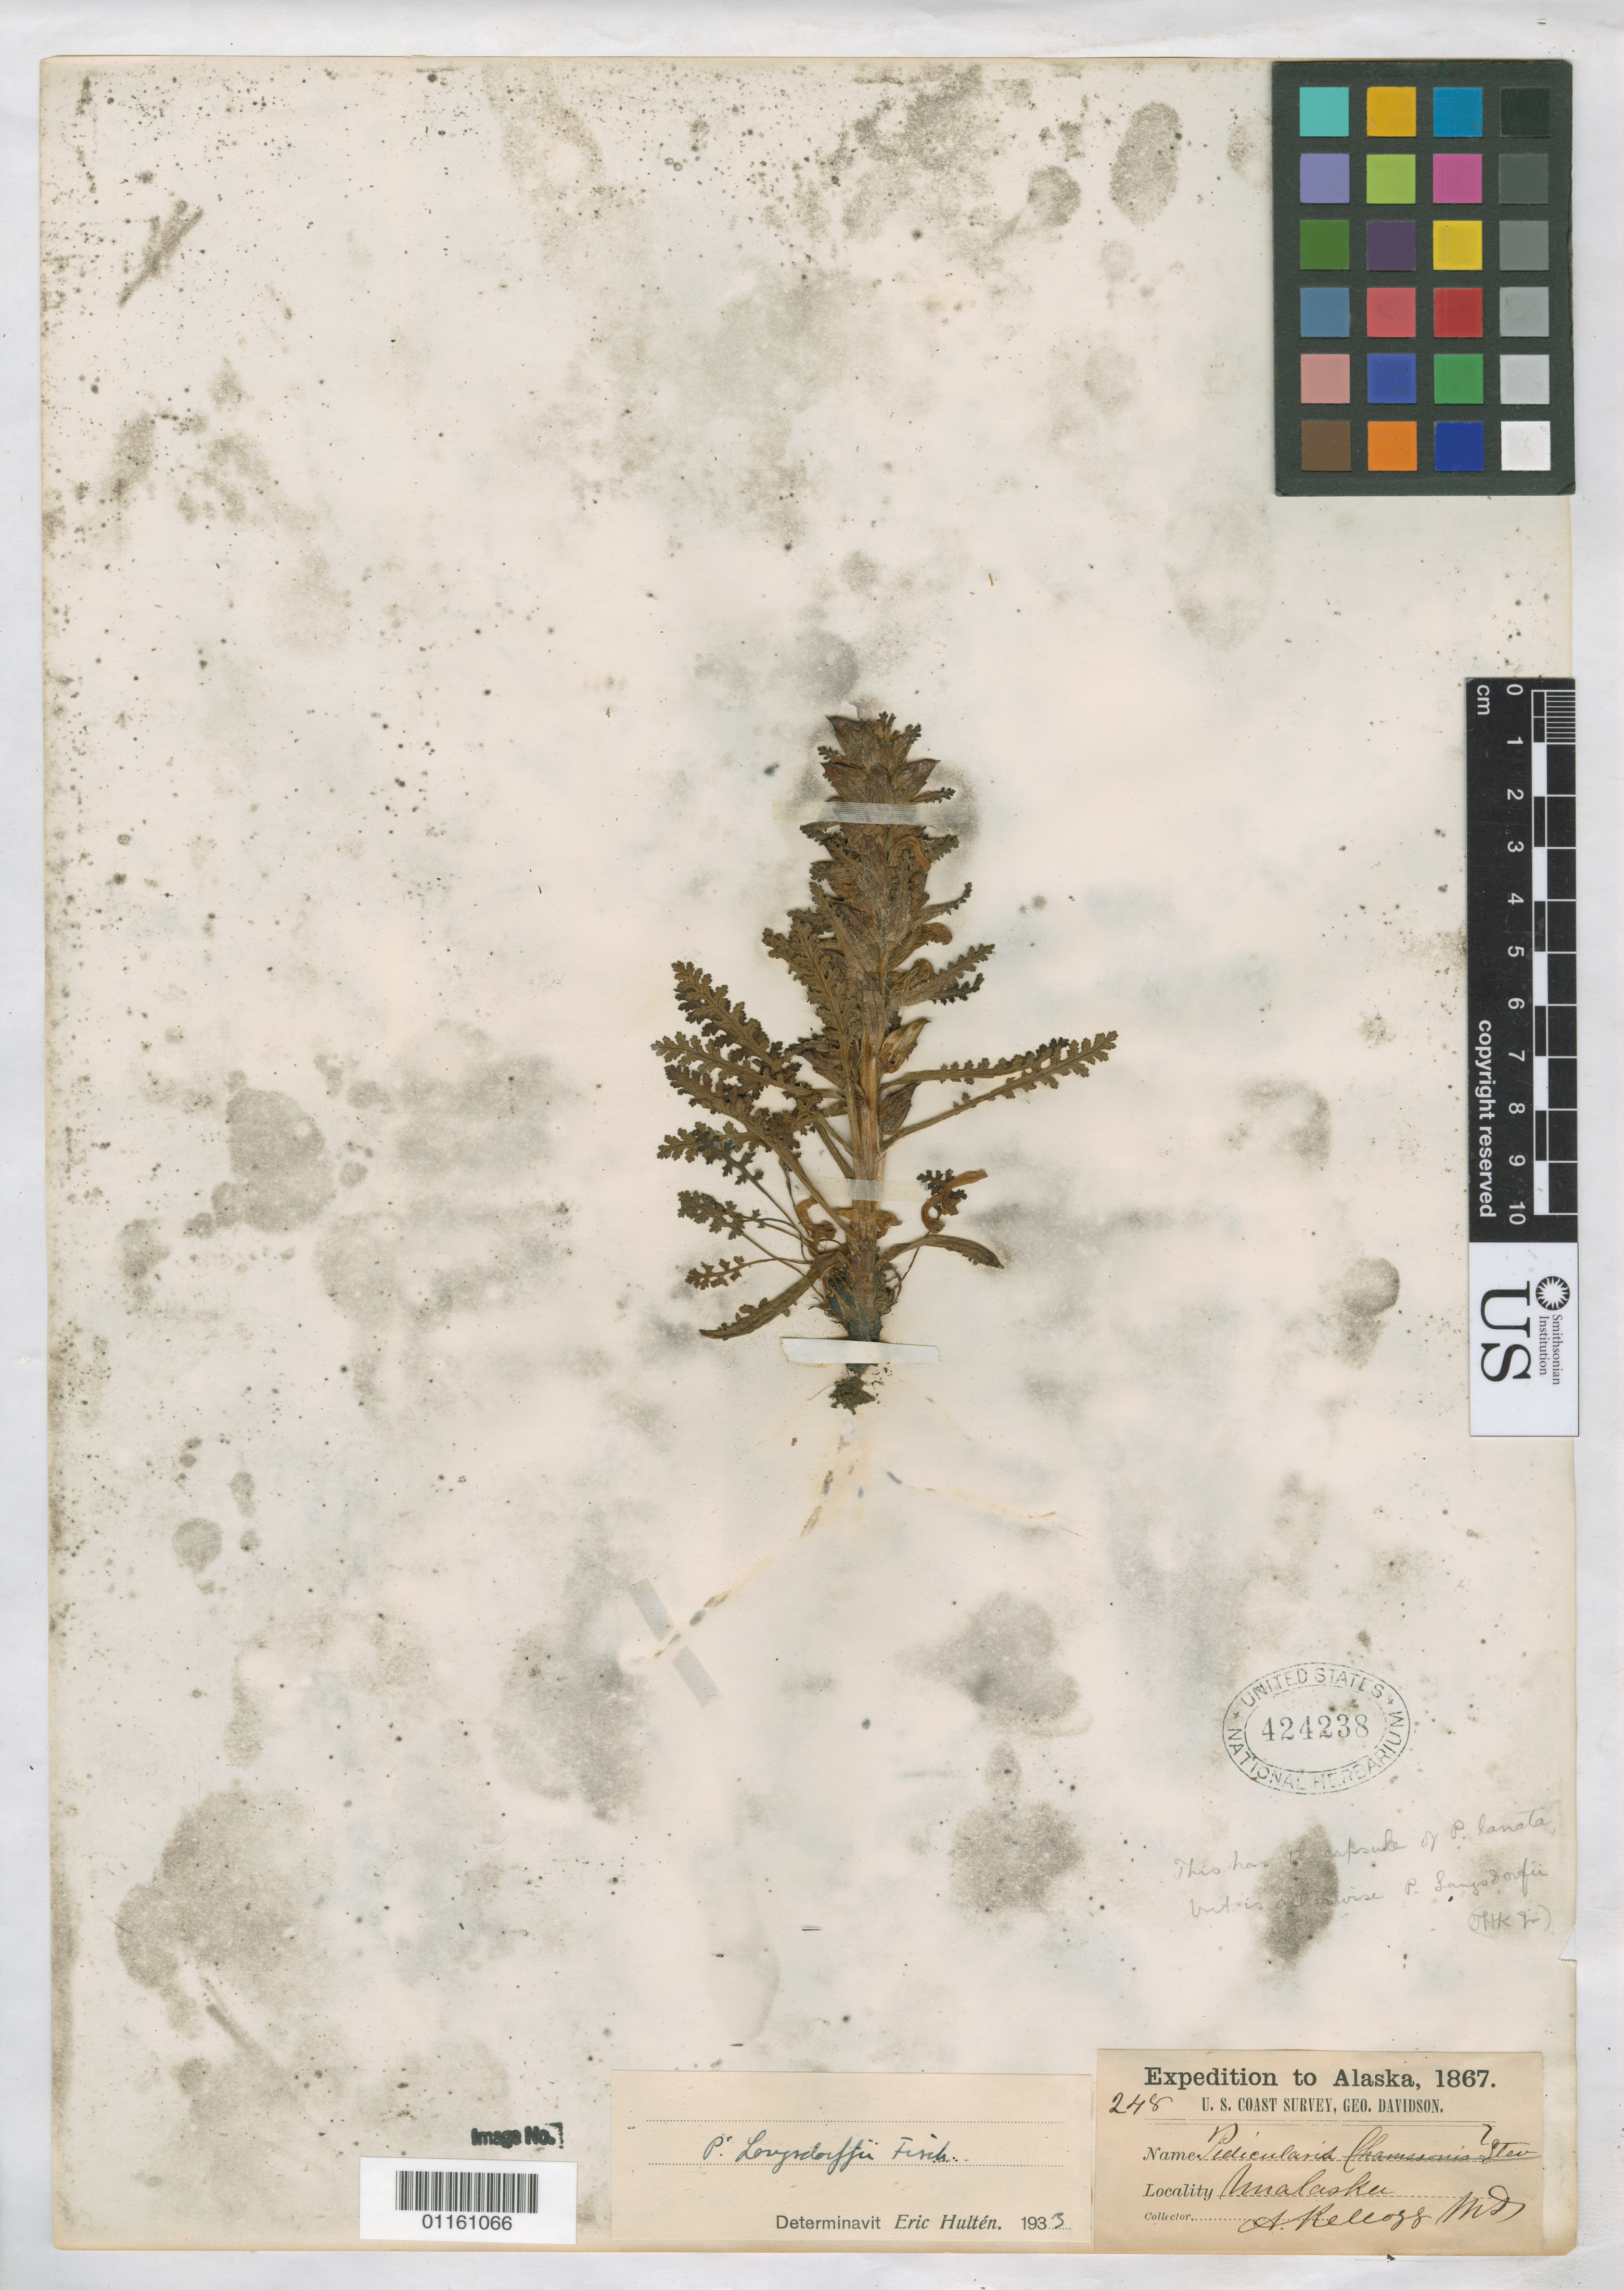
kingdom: Plantae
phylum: Tracheophyta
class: Magnoliopsida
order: Lamiales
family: Orobanchaceae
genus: Pedicularis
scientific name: Pedicularis langsdorffii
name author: Fisch. ex Steven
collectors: A. Kellogg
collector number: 248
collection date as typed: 1867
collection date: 1867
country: United States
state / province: Alaska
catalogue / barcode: US 424238